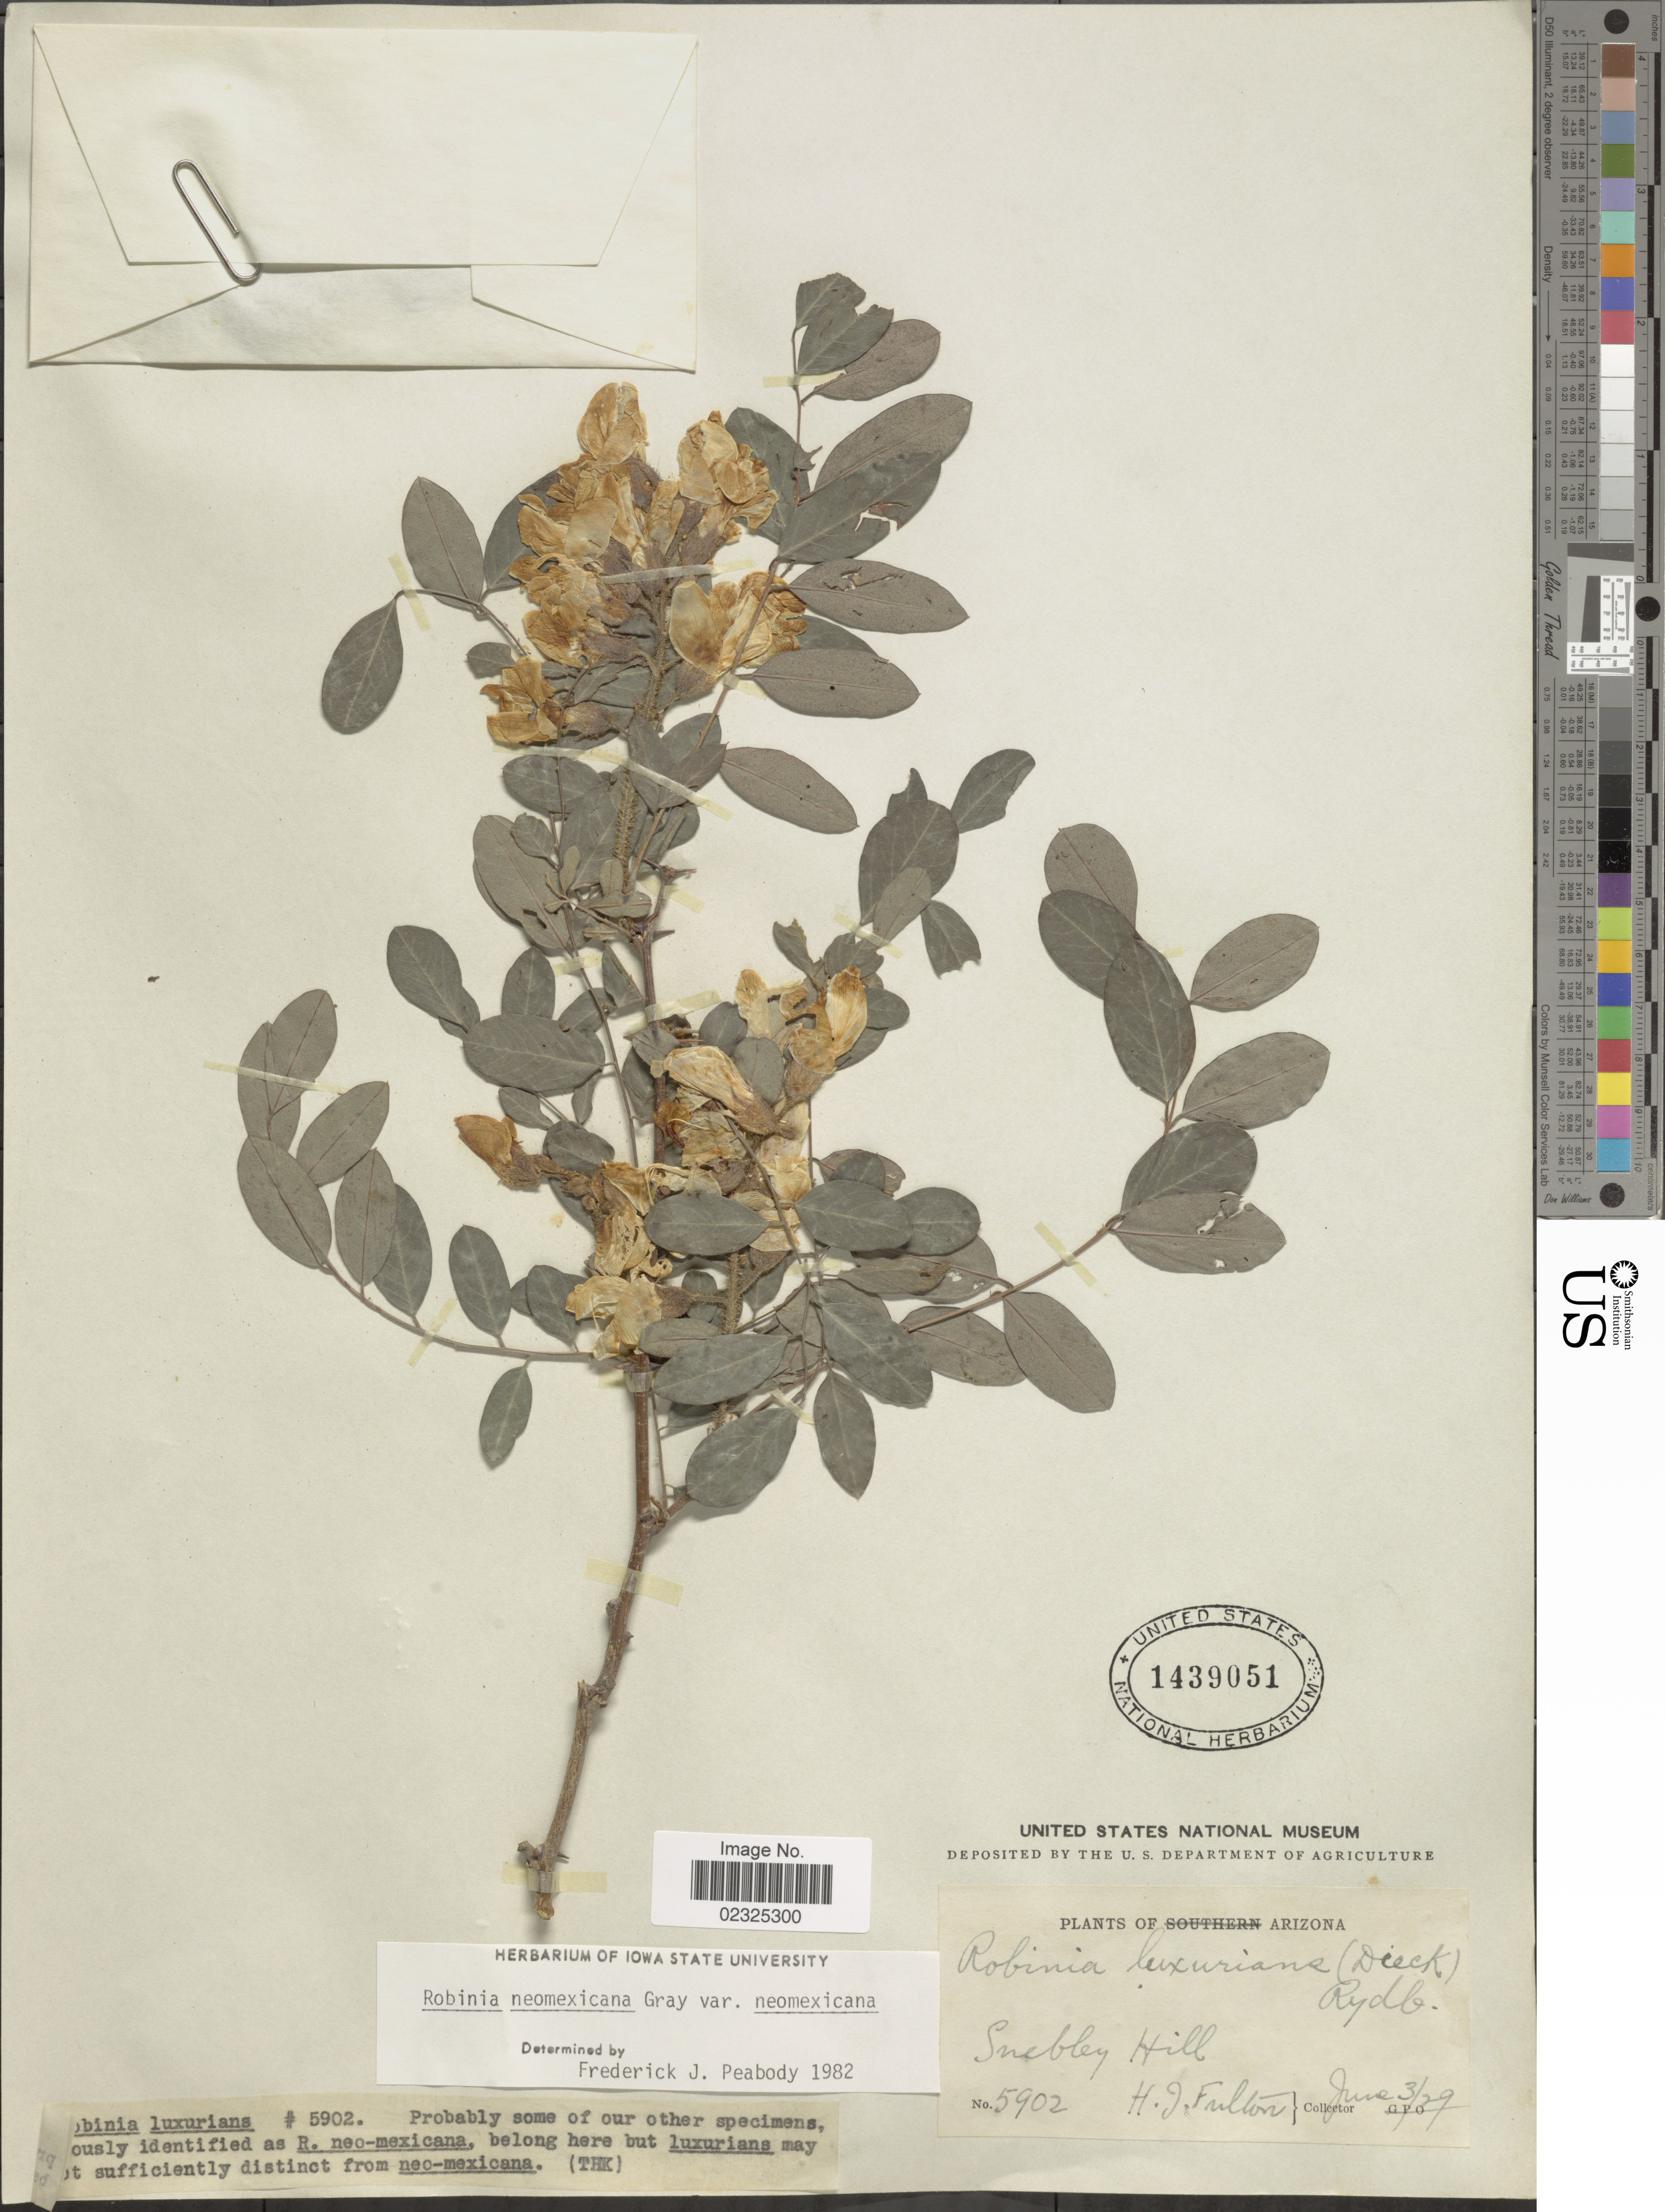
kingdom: Plantae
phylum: Tracheophyta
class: Magnoliopsida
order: Fabales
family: Fabaceae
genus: Robinia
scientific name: Robinia neomexicana var. neomexicana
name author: A. Gray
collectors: H. Fulton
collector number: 5902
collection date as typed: Transcribed d/m/y: 3/6/29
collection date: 1929-06-03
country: United States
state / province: Arizona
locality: Schnebly Hill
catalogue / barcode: US 1439051